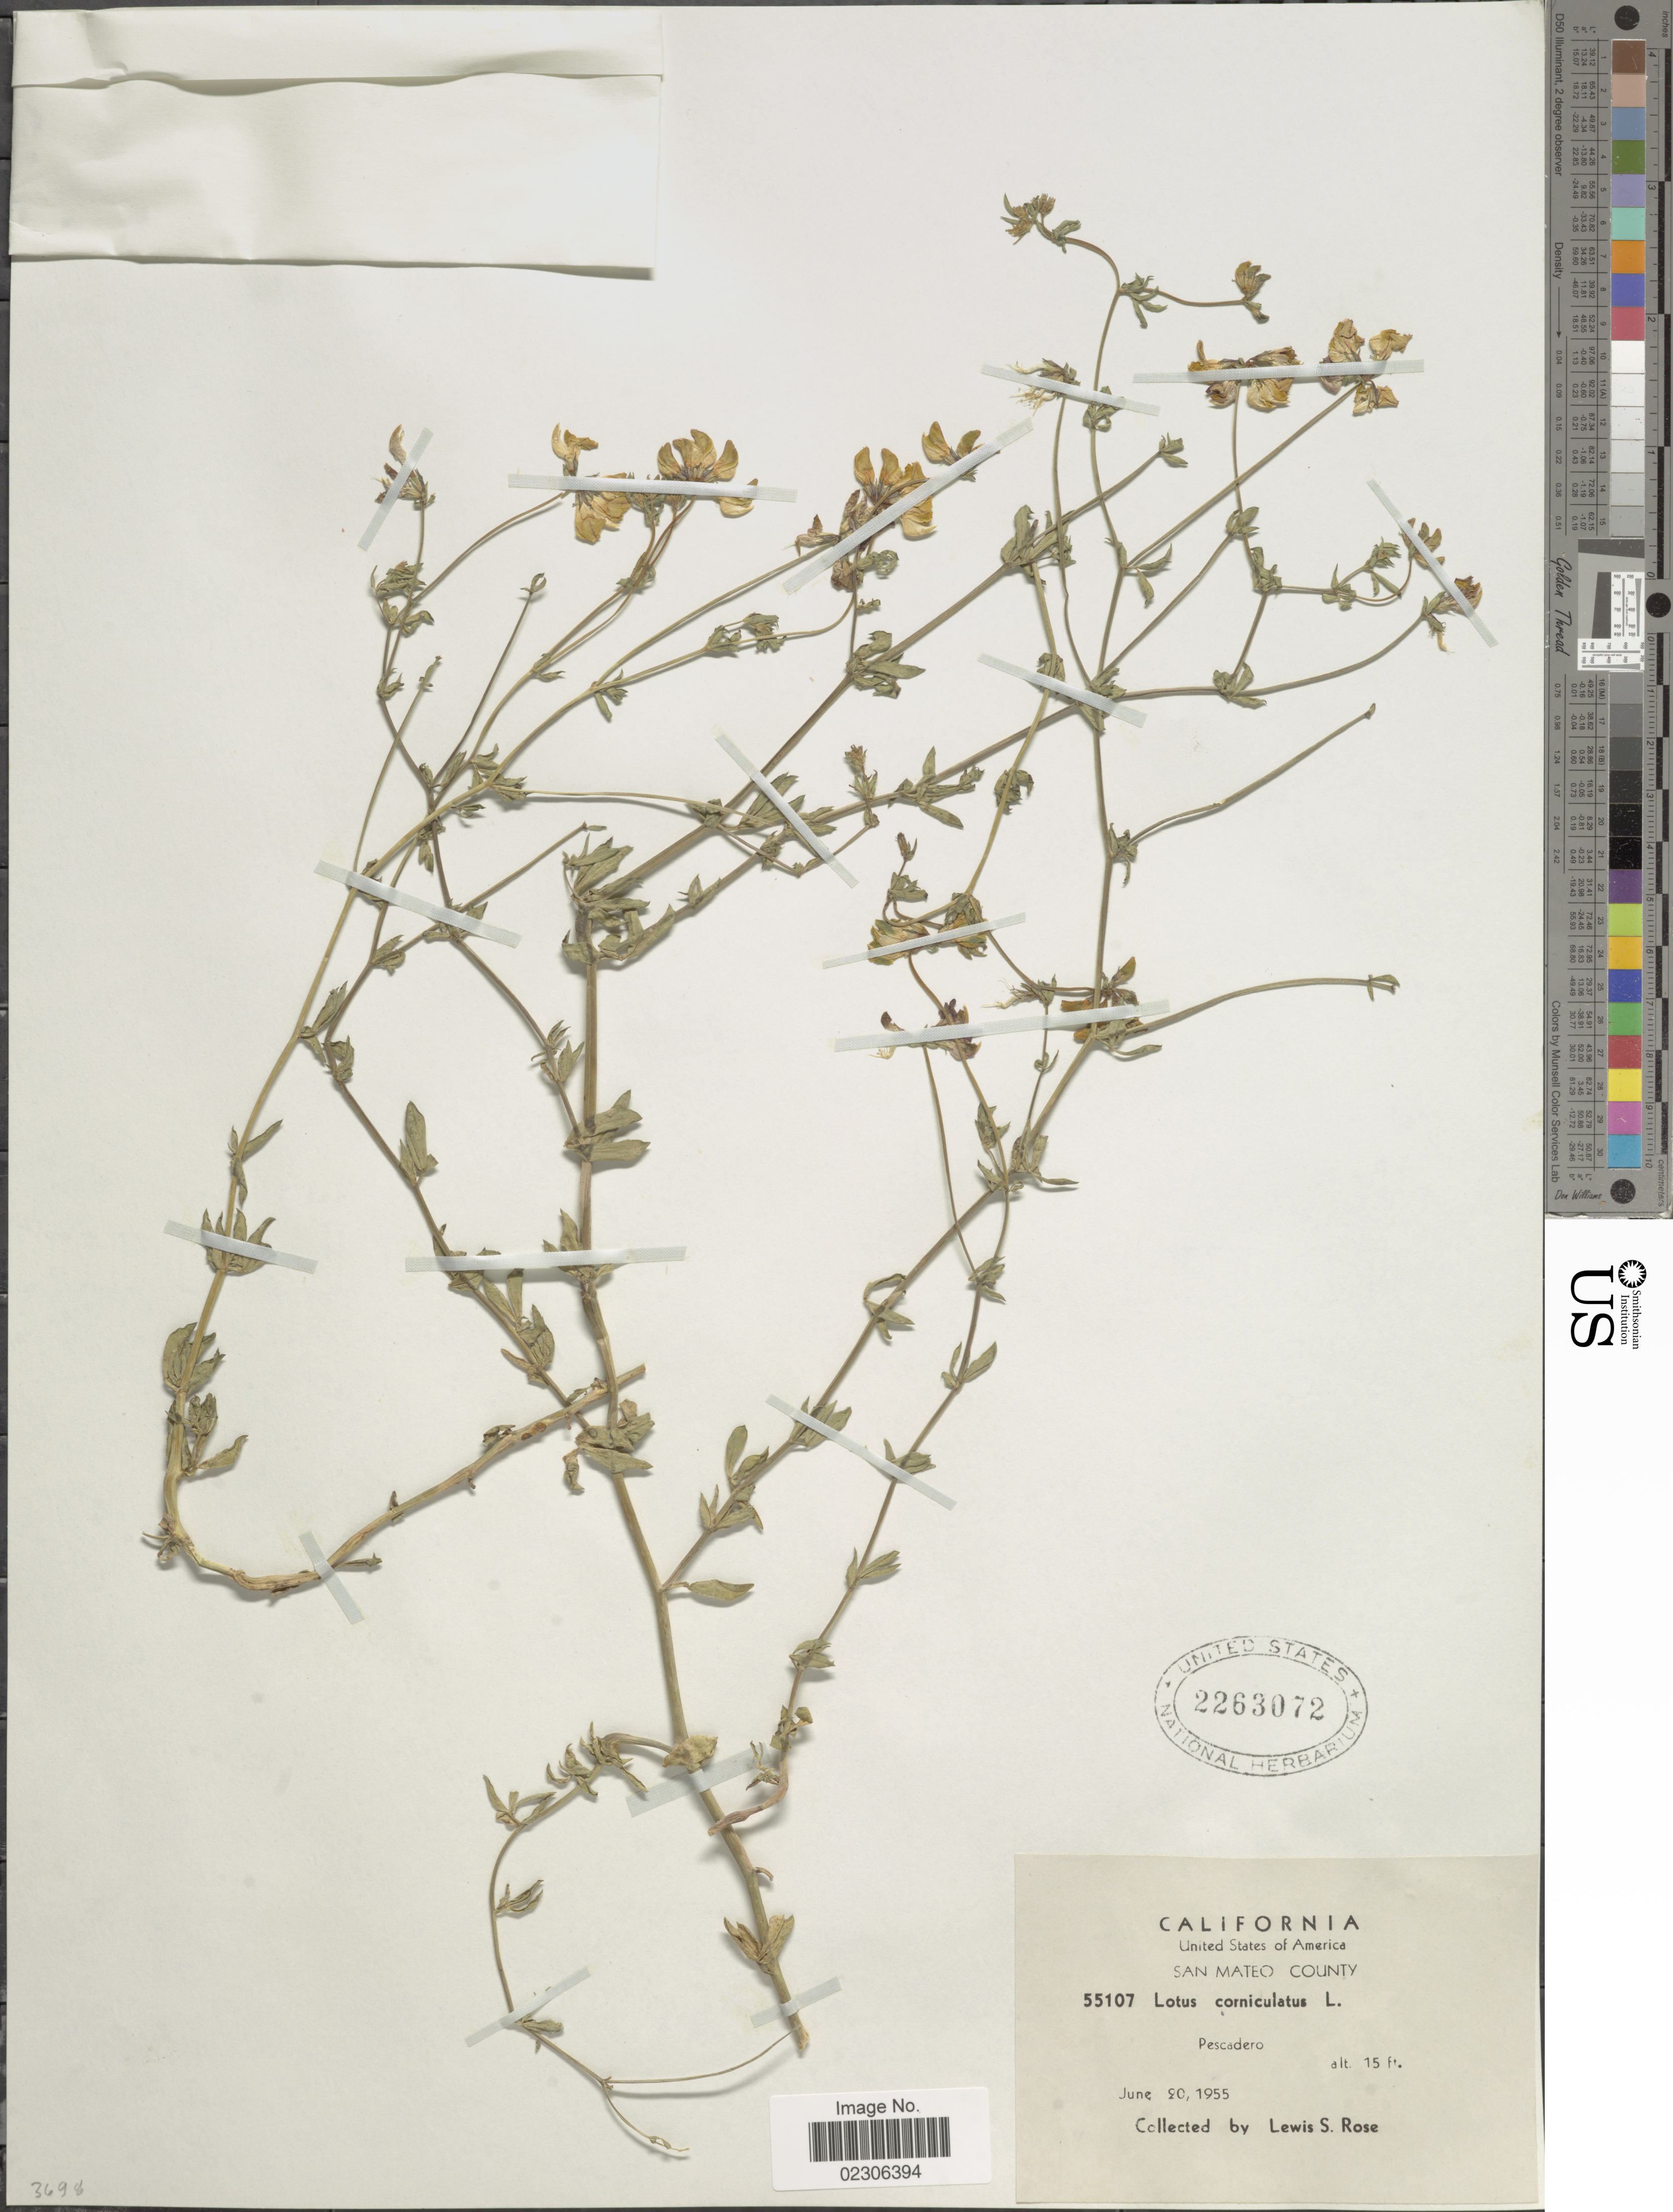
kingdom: Plantae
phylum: Tracheophyta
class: Magnoliopsida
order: Fabales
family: Fabaceae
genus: Lotus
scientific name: Lotus corniculatus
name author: L.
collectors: L. S. Rose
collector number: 55107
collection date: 1955-06-20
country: United States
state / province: California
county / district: San Mateo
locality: San Mateo County, Pescadero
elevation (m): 5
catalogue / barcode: US 2263072